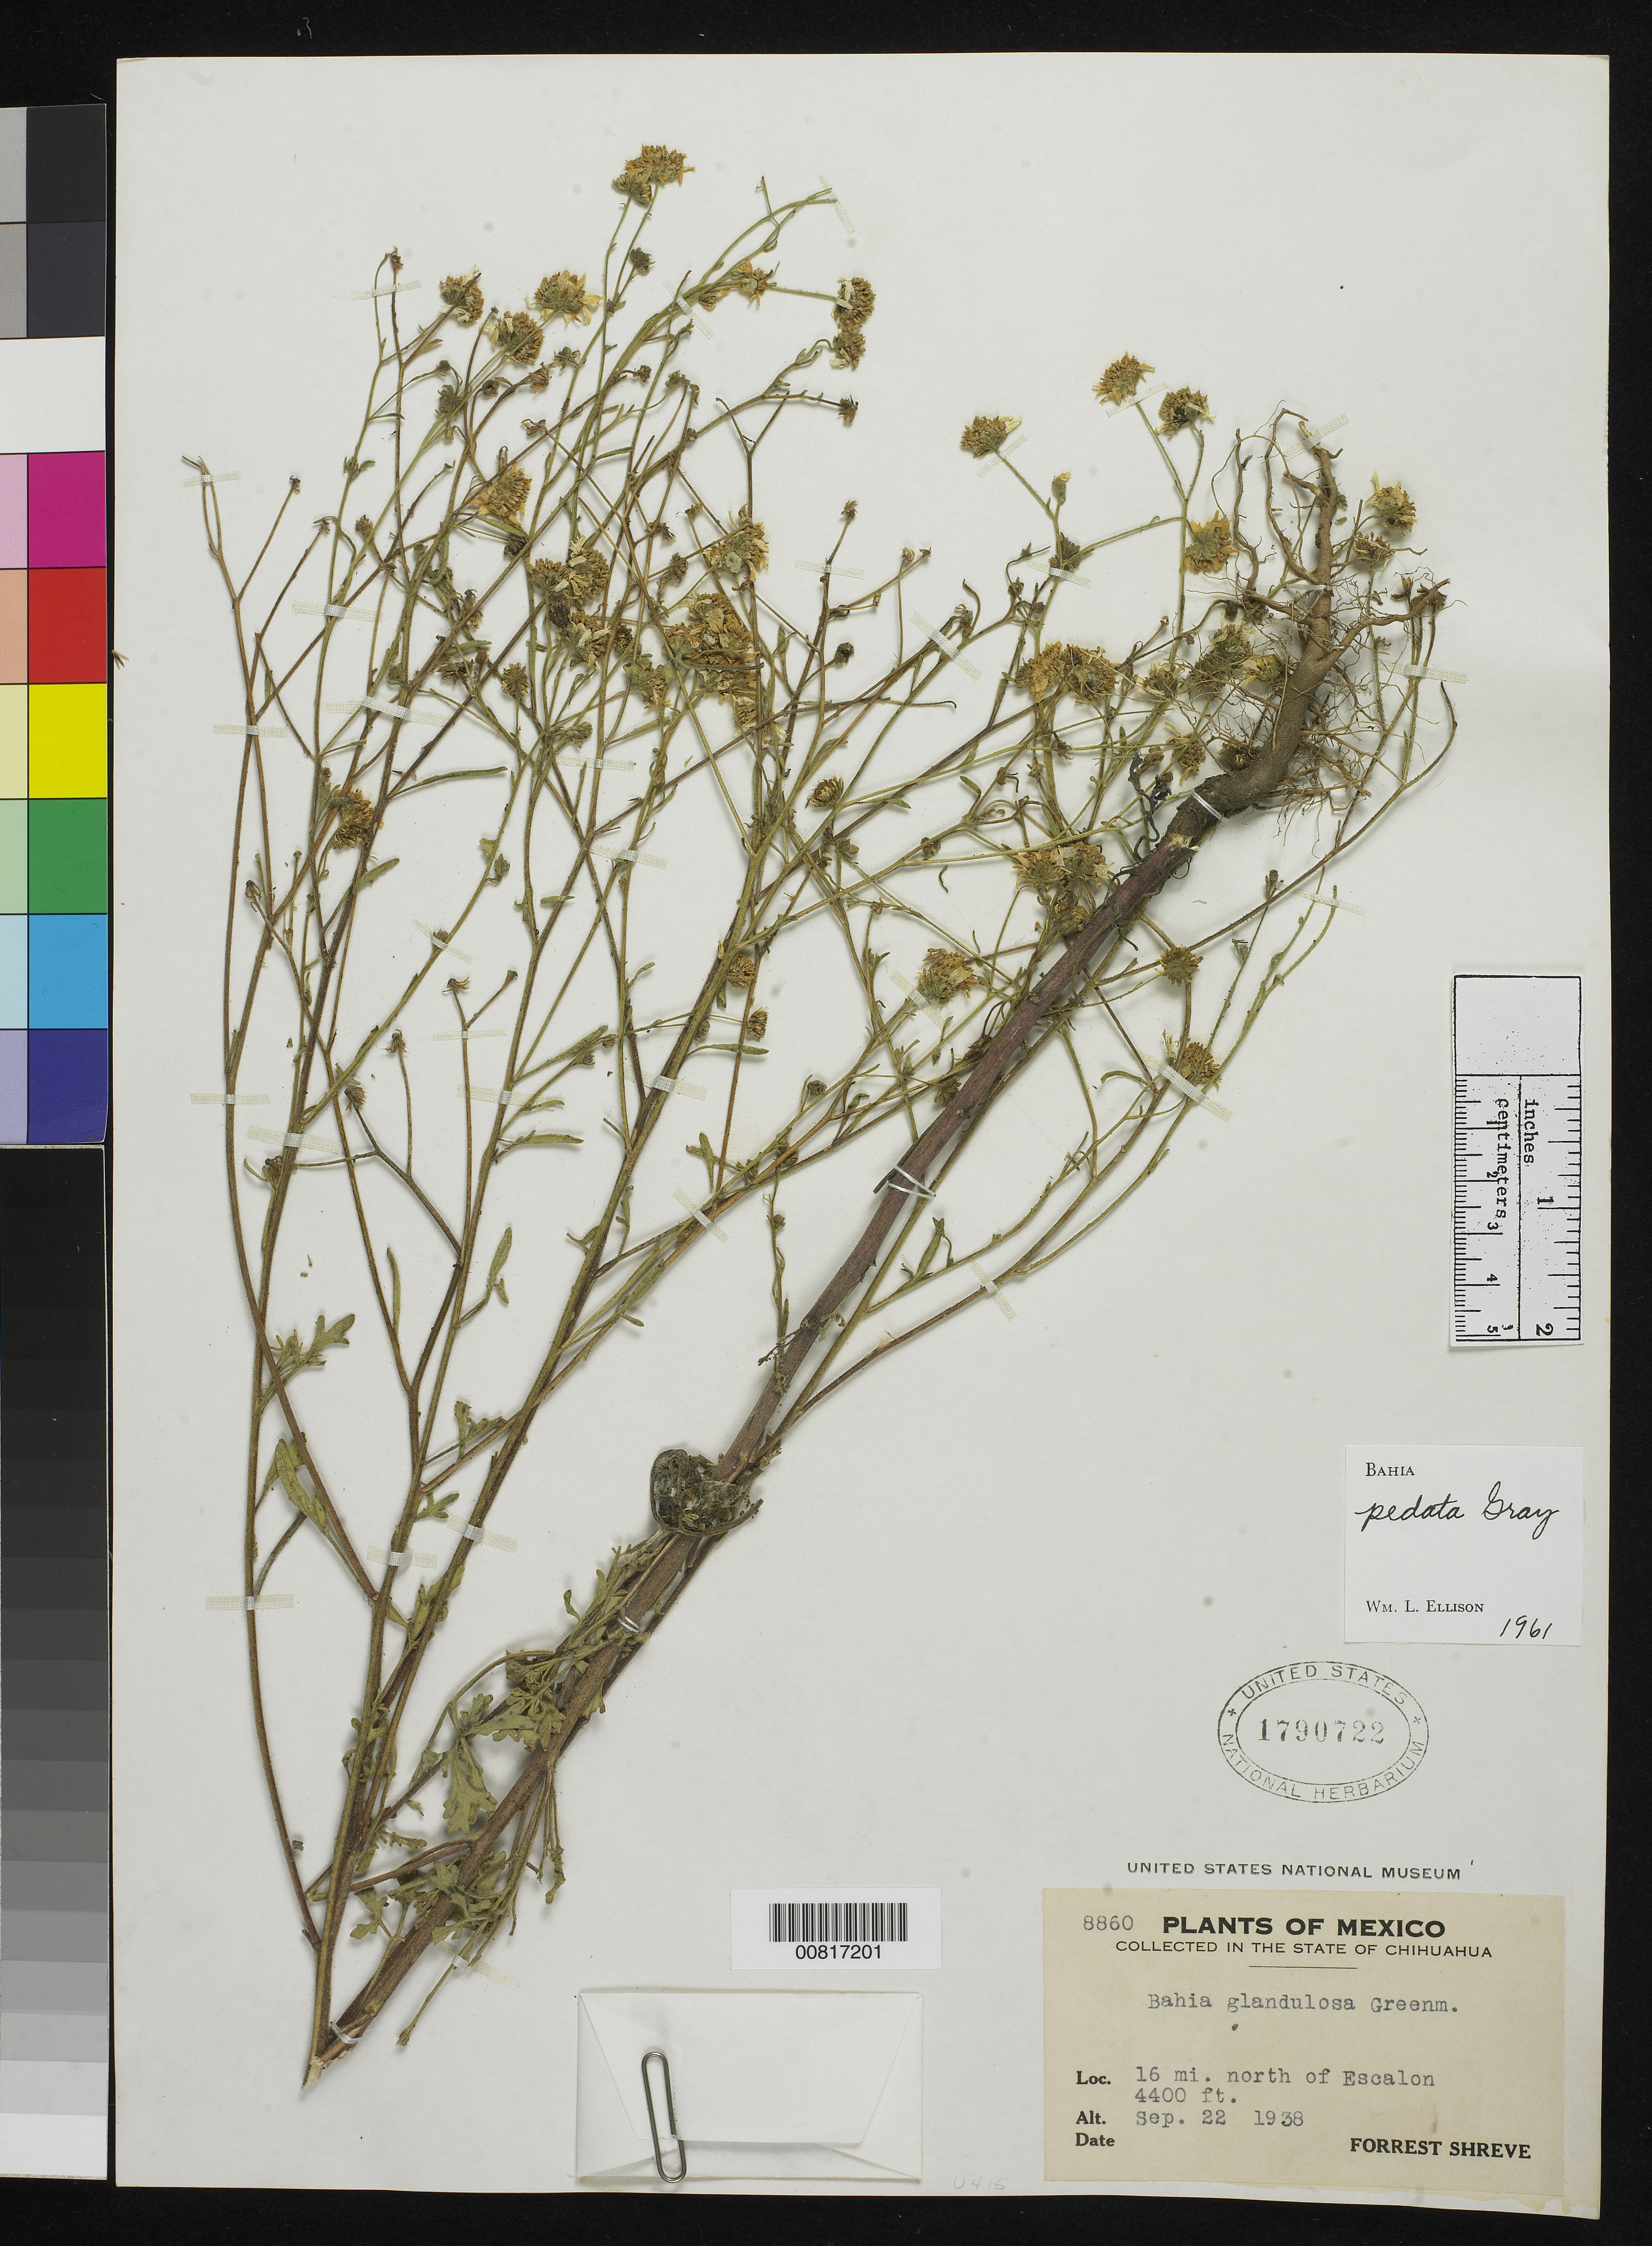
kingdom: Plantae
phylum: Tracheophyta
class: Magnoliopsida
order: Asterales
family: Asteraceae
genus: Bahia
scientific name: Bahia pedata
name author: A. Gray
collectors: F. Shreve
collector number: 8860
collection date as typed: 22 Sep 1938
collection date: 1938-09-22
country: Mexico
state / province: Chihuahua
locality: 16 mi. north of Escalón, Chihuahua.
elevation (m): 1341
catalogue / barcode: US 1790722